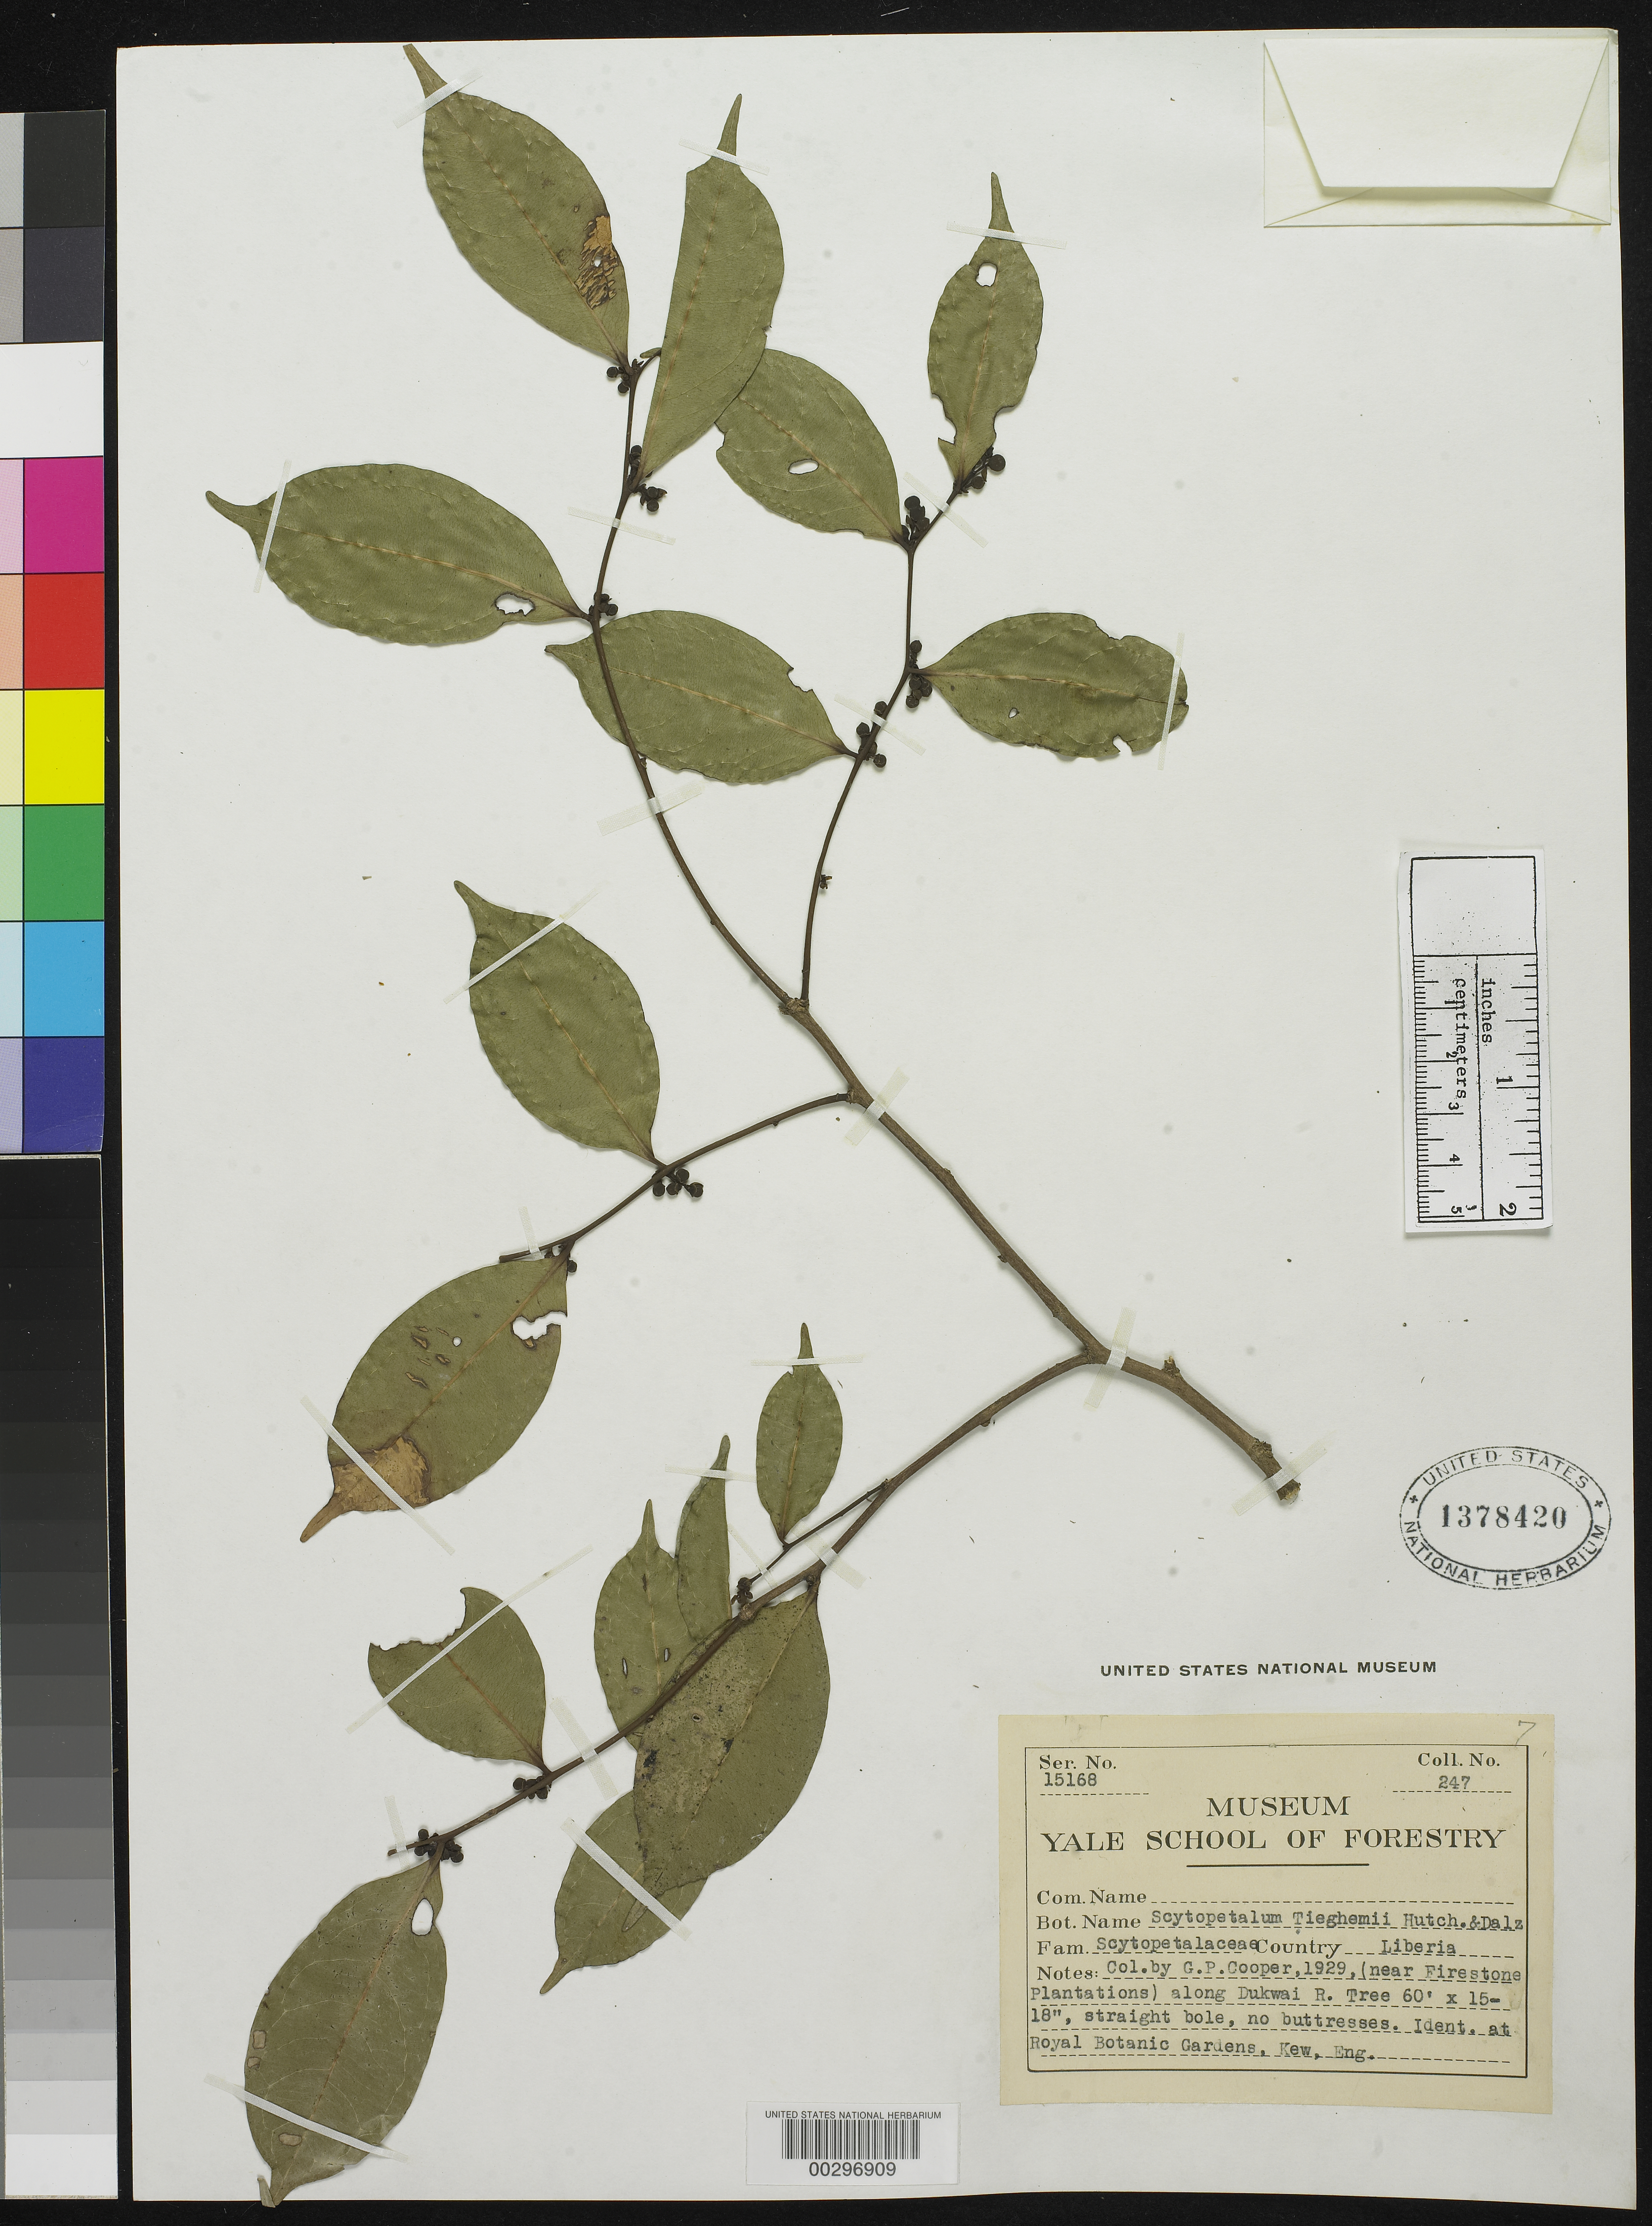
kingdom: Plantae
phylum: Tracheophyta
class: Magnoliopsida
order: Ericales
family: Lecythidaceae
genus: Scytopetalum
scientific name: Scytopetalum tieghemii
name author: (A. Chev.) Hutch. & Dalzell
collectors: G. Cooper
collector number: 247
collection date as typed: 1929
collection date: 1929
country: Liberia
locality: Along dukwai r.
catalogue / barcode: US 1378420